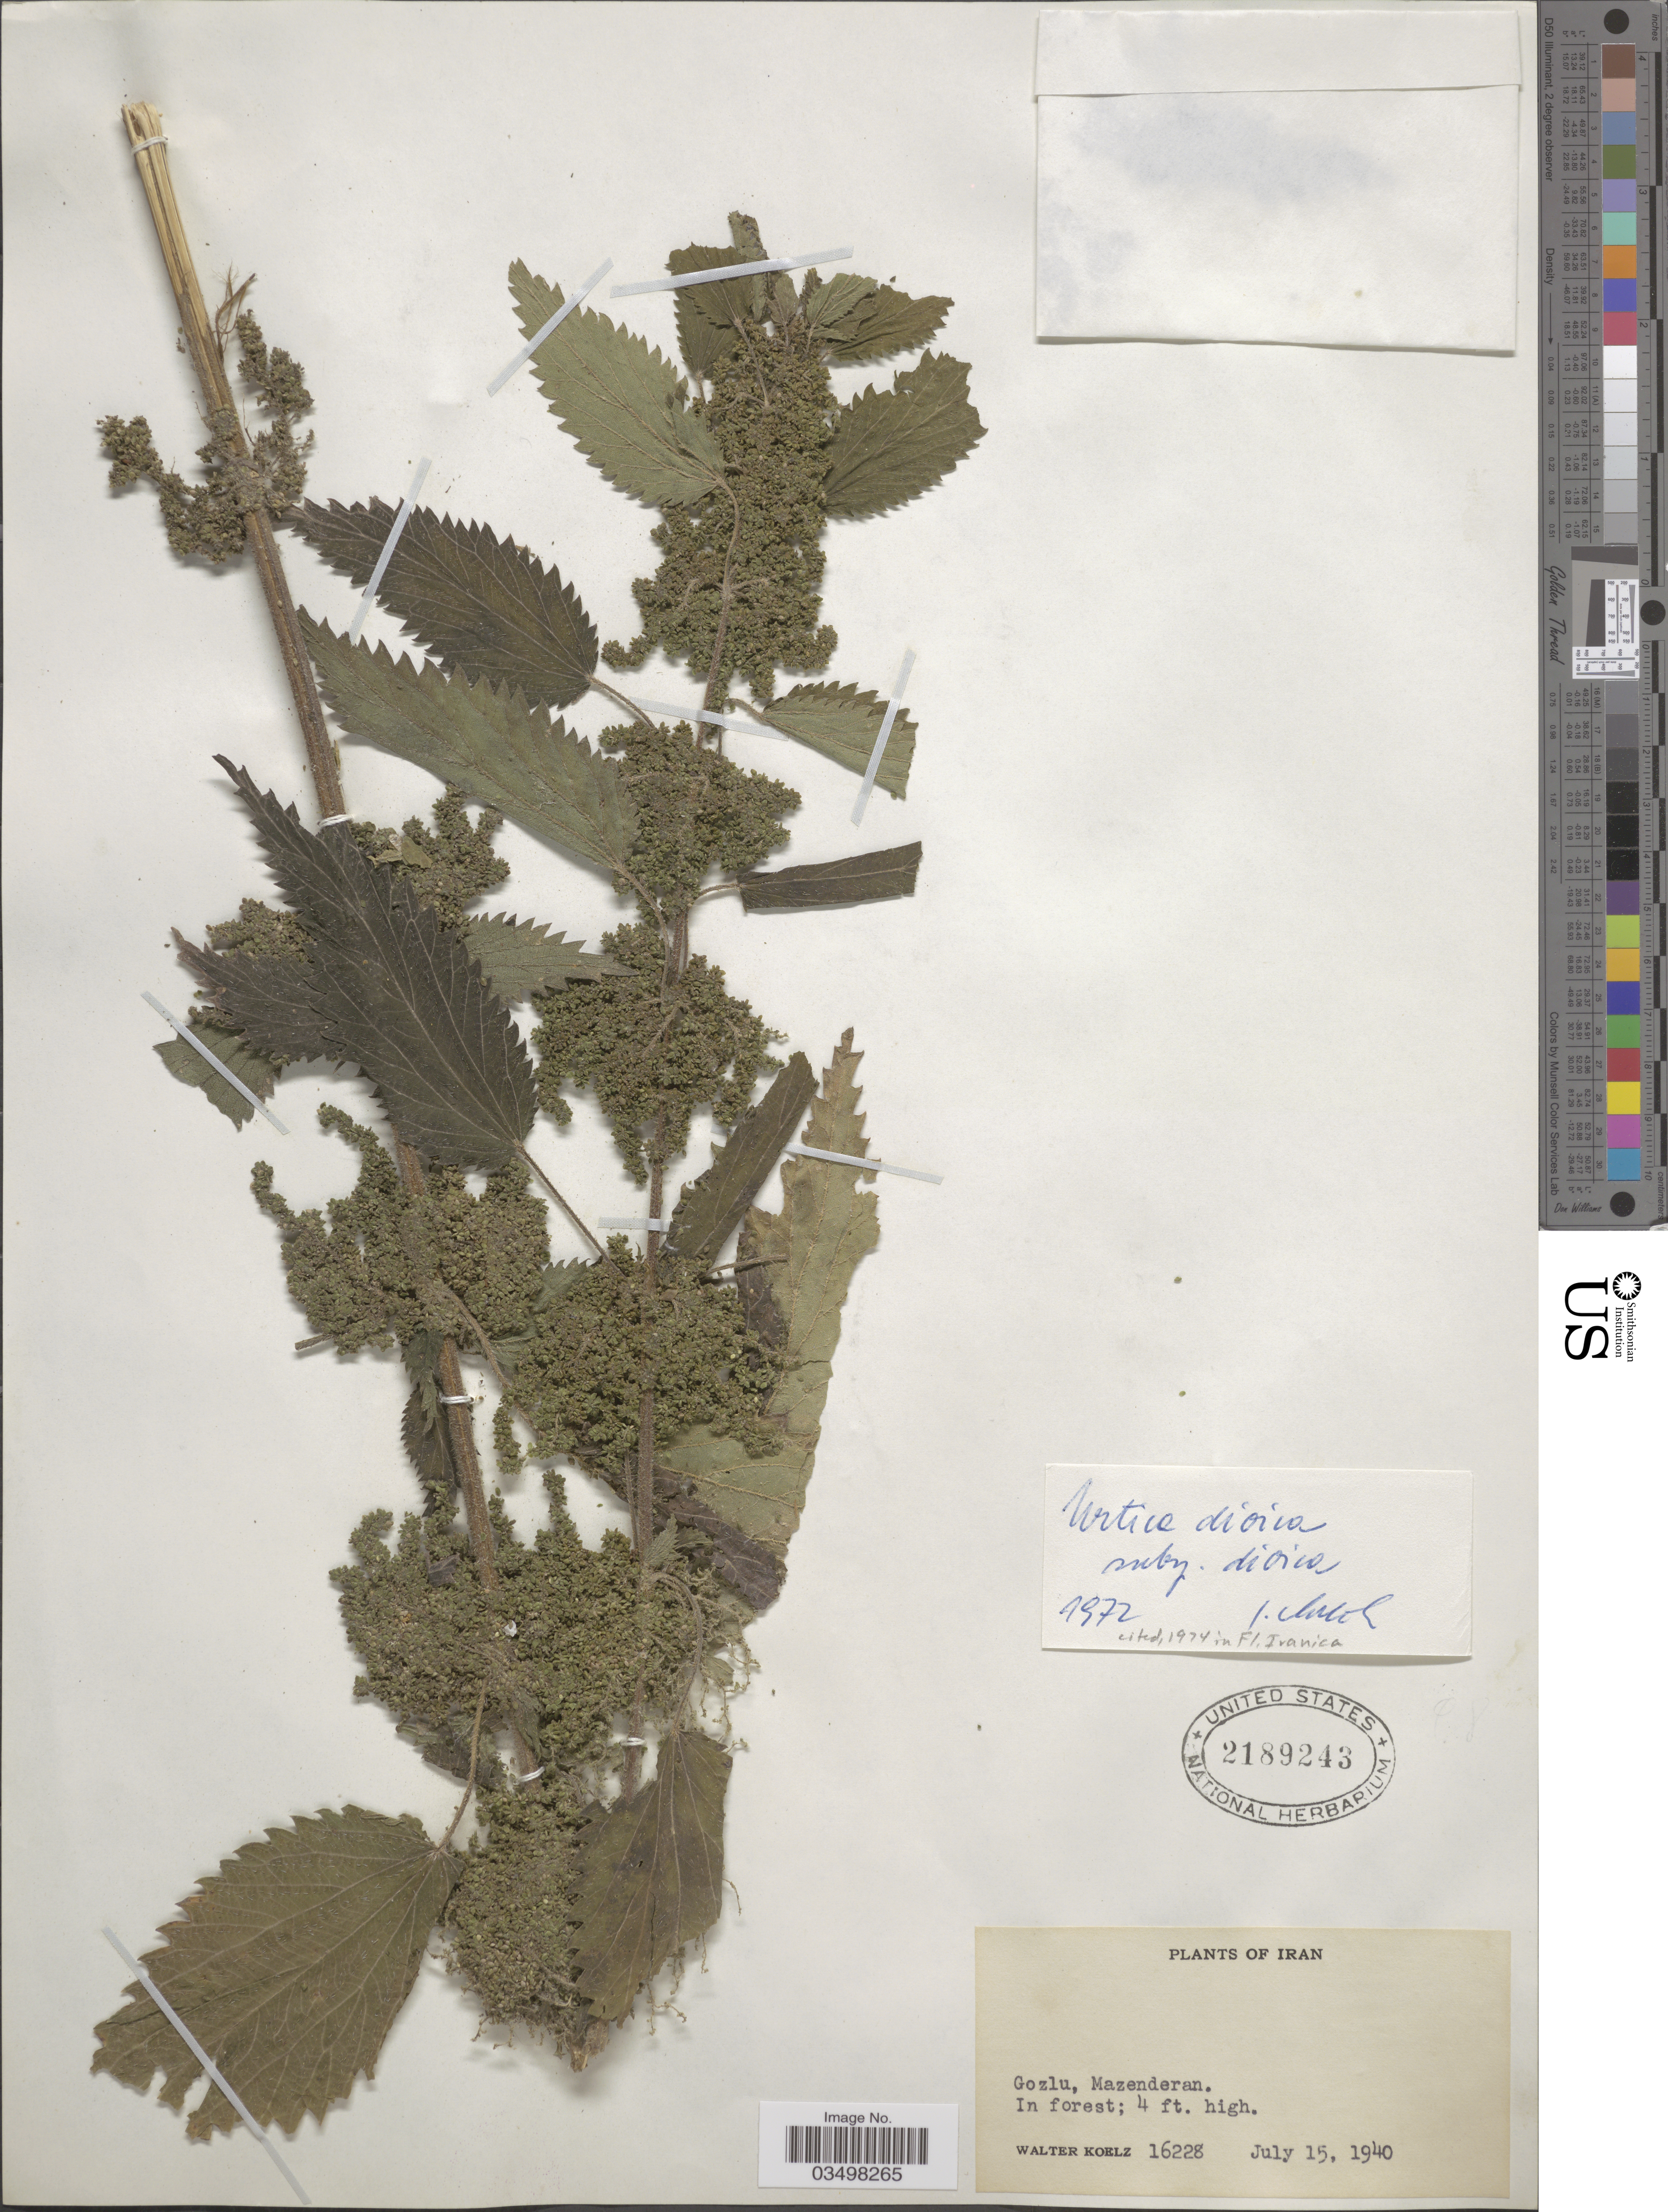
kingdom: Plantae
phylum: Tracheophyta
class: Magnoliopsida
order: Rosales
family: Urticaceae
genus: Urtica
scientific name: Urtica dioica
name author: L.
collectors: W. N. Koelz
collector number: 16228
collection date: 1940-07-15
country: Iran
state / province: Mazandaran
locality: Gozlu, Mazenderan.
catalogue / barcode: US 2189243